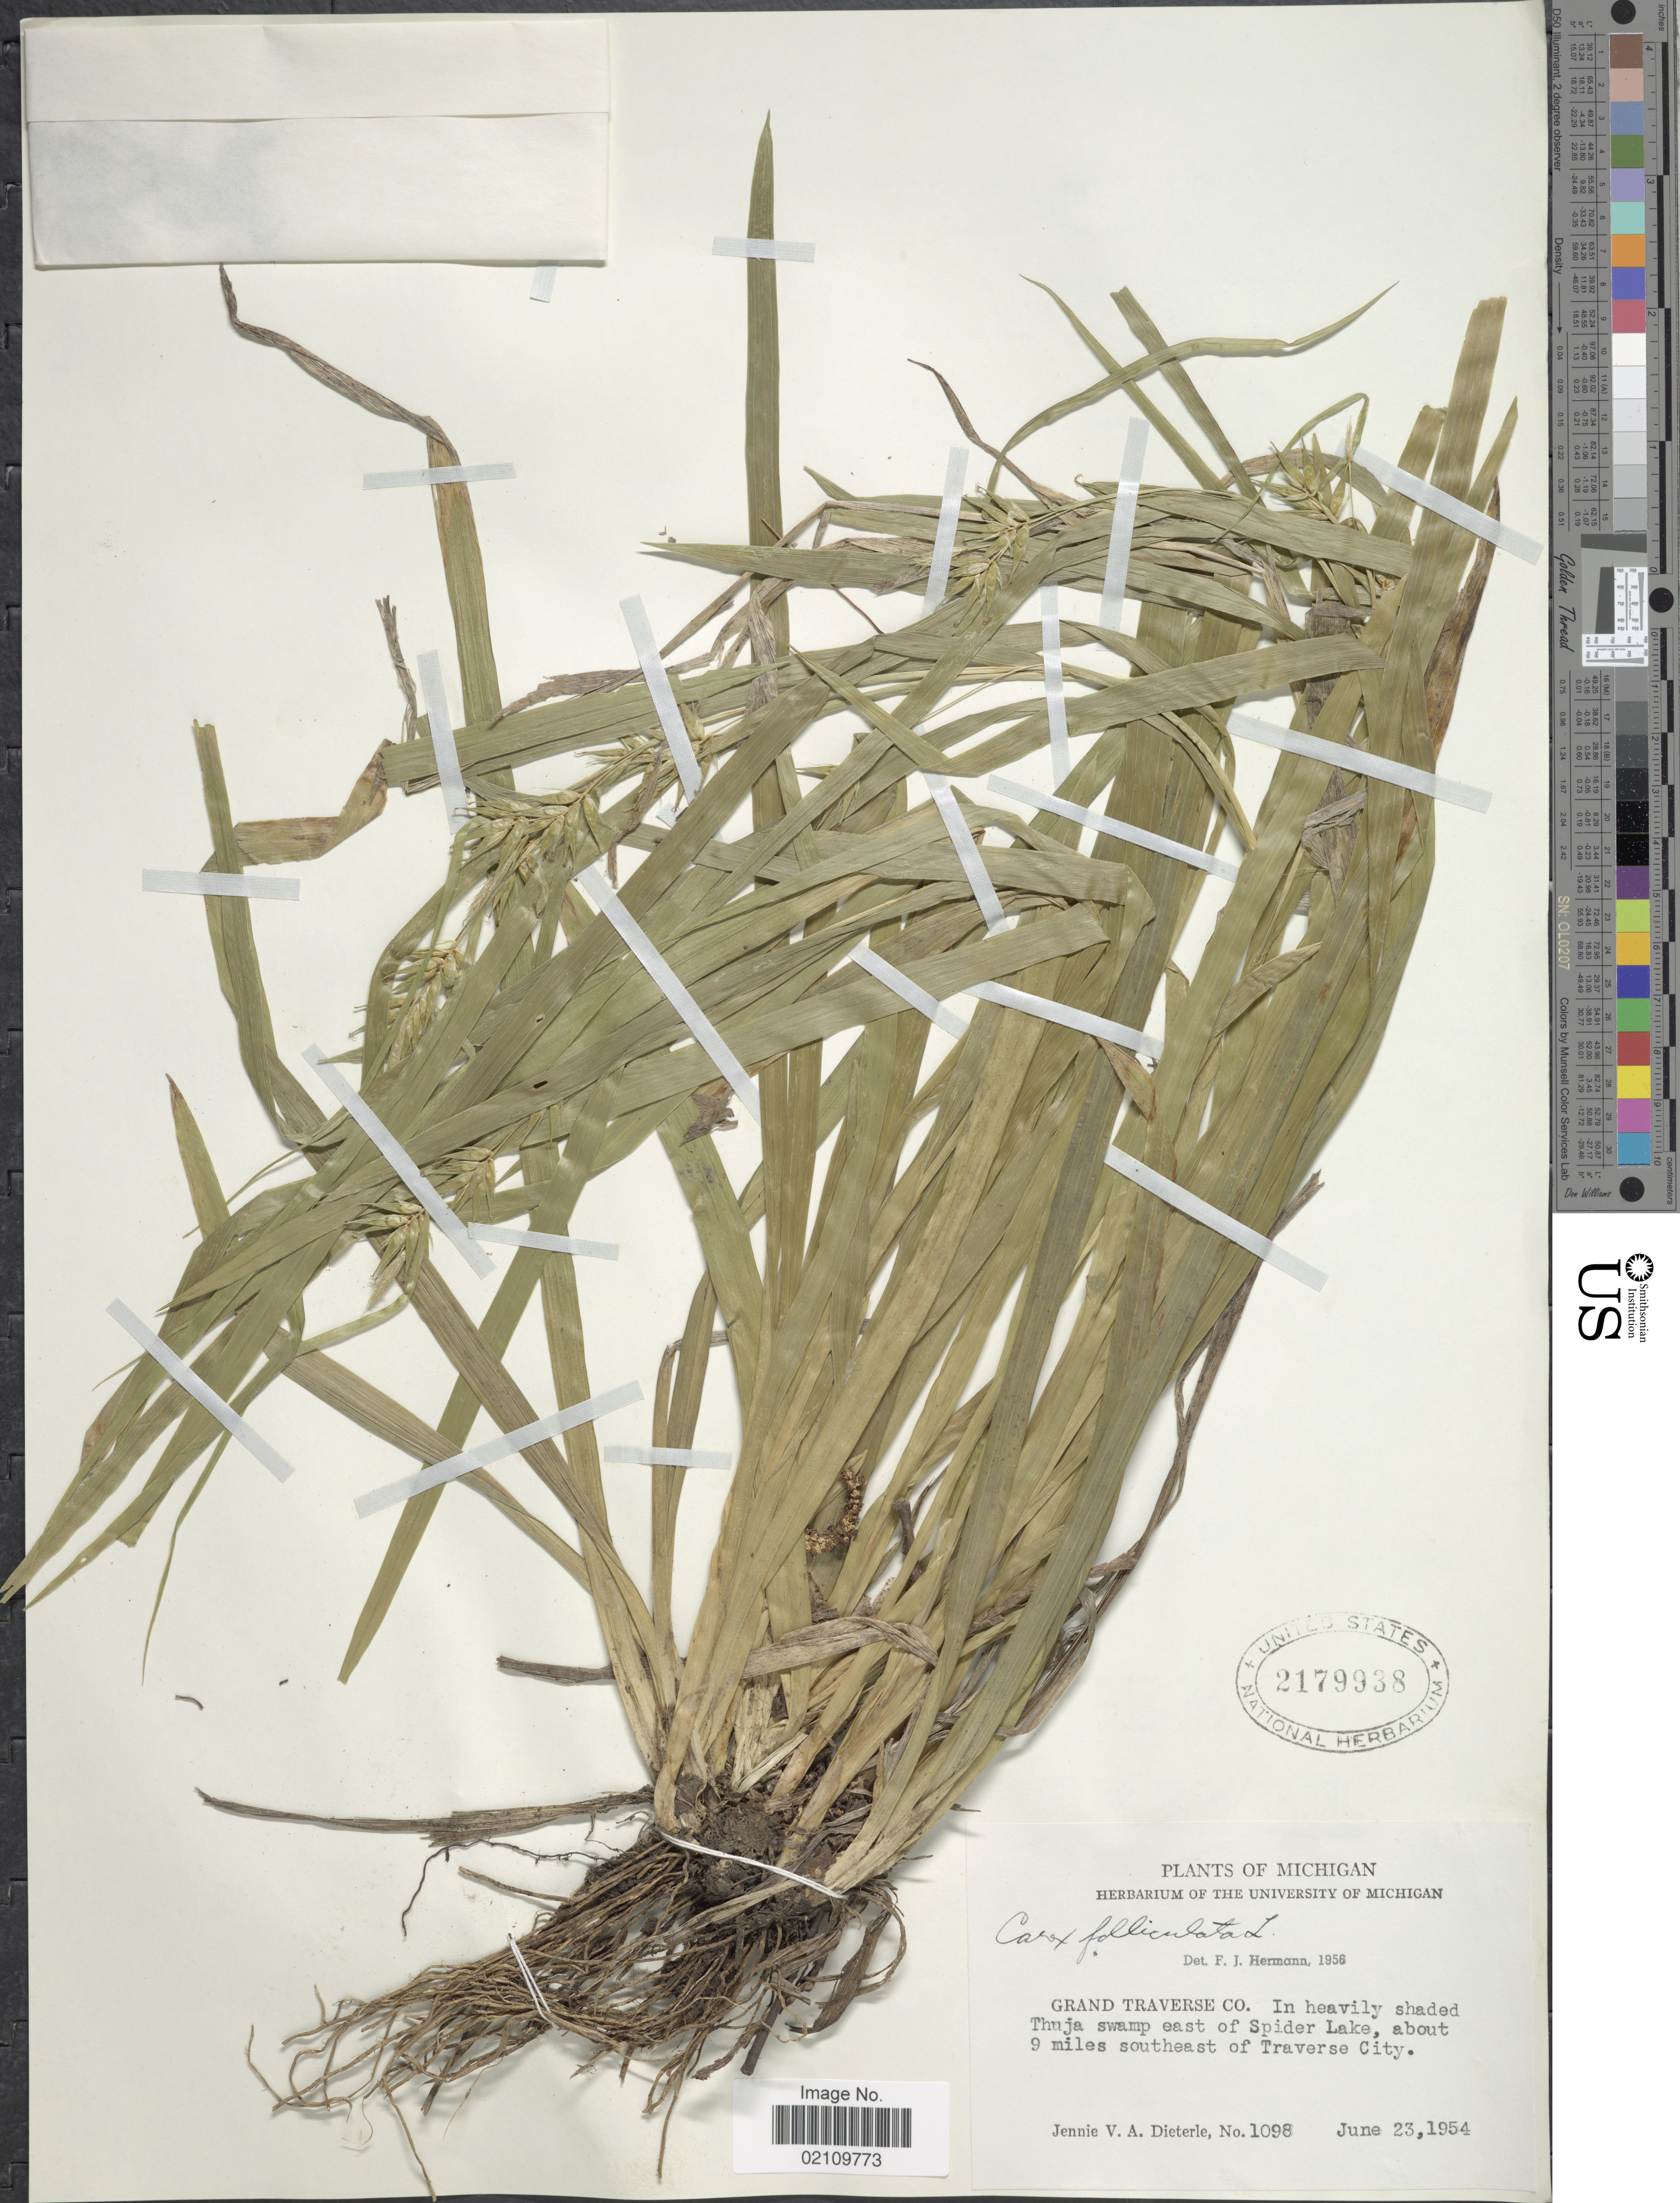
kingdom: Plantae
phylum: Tracheophyta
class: Liliopsida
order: Poales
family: Cyperaceae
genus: Carex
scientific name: Carex flava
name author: L.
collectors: J. Dieterle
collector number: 1098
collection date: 1954-06-23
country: United States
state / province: Michigan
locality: Grand Traverse Co. Thuja swamp east of Spider Lake, about 9 miles southeast of Traverse City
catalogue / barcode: US 2179938